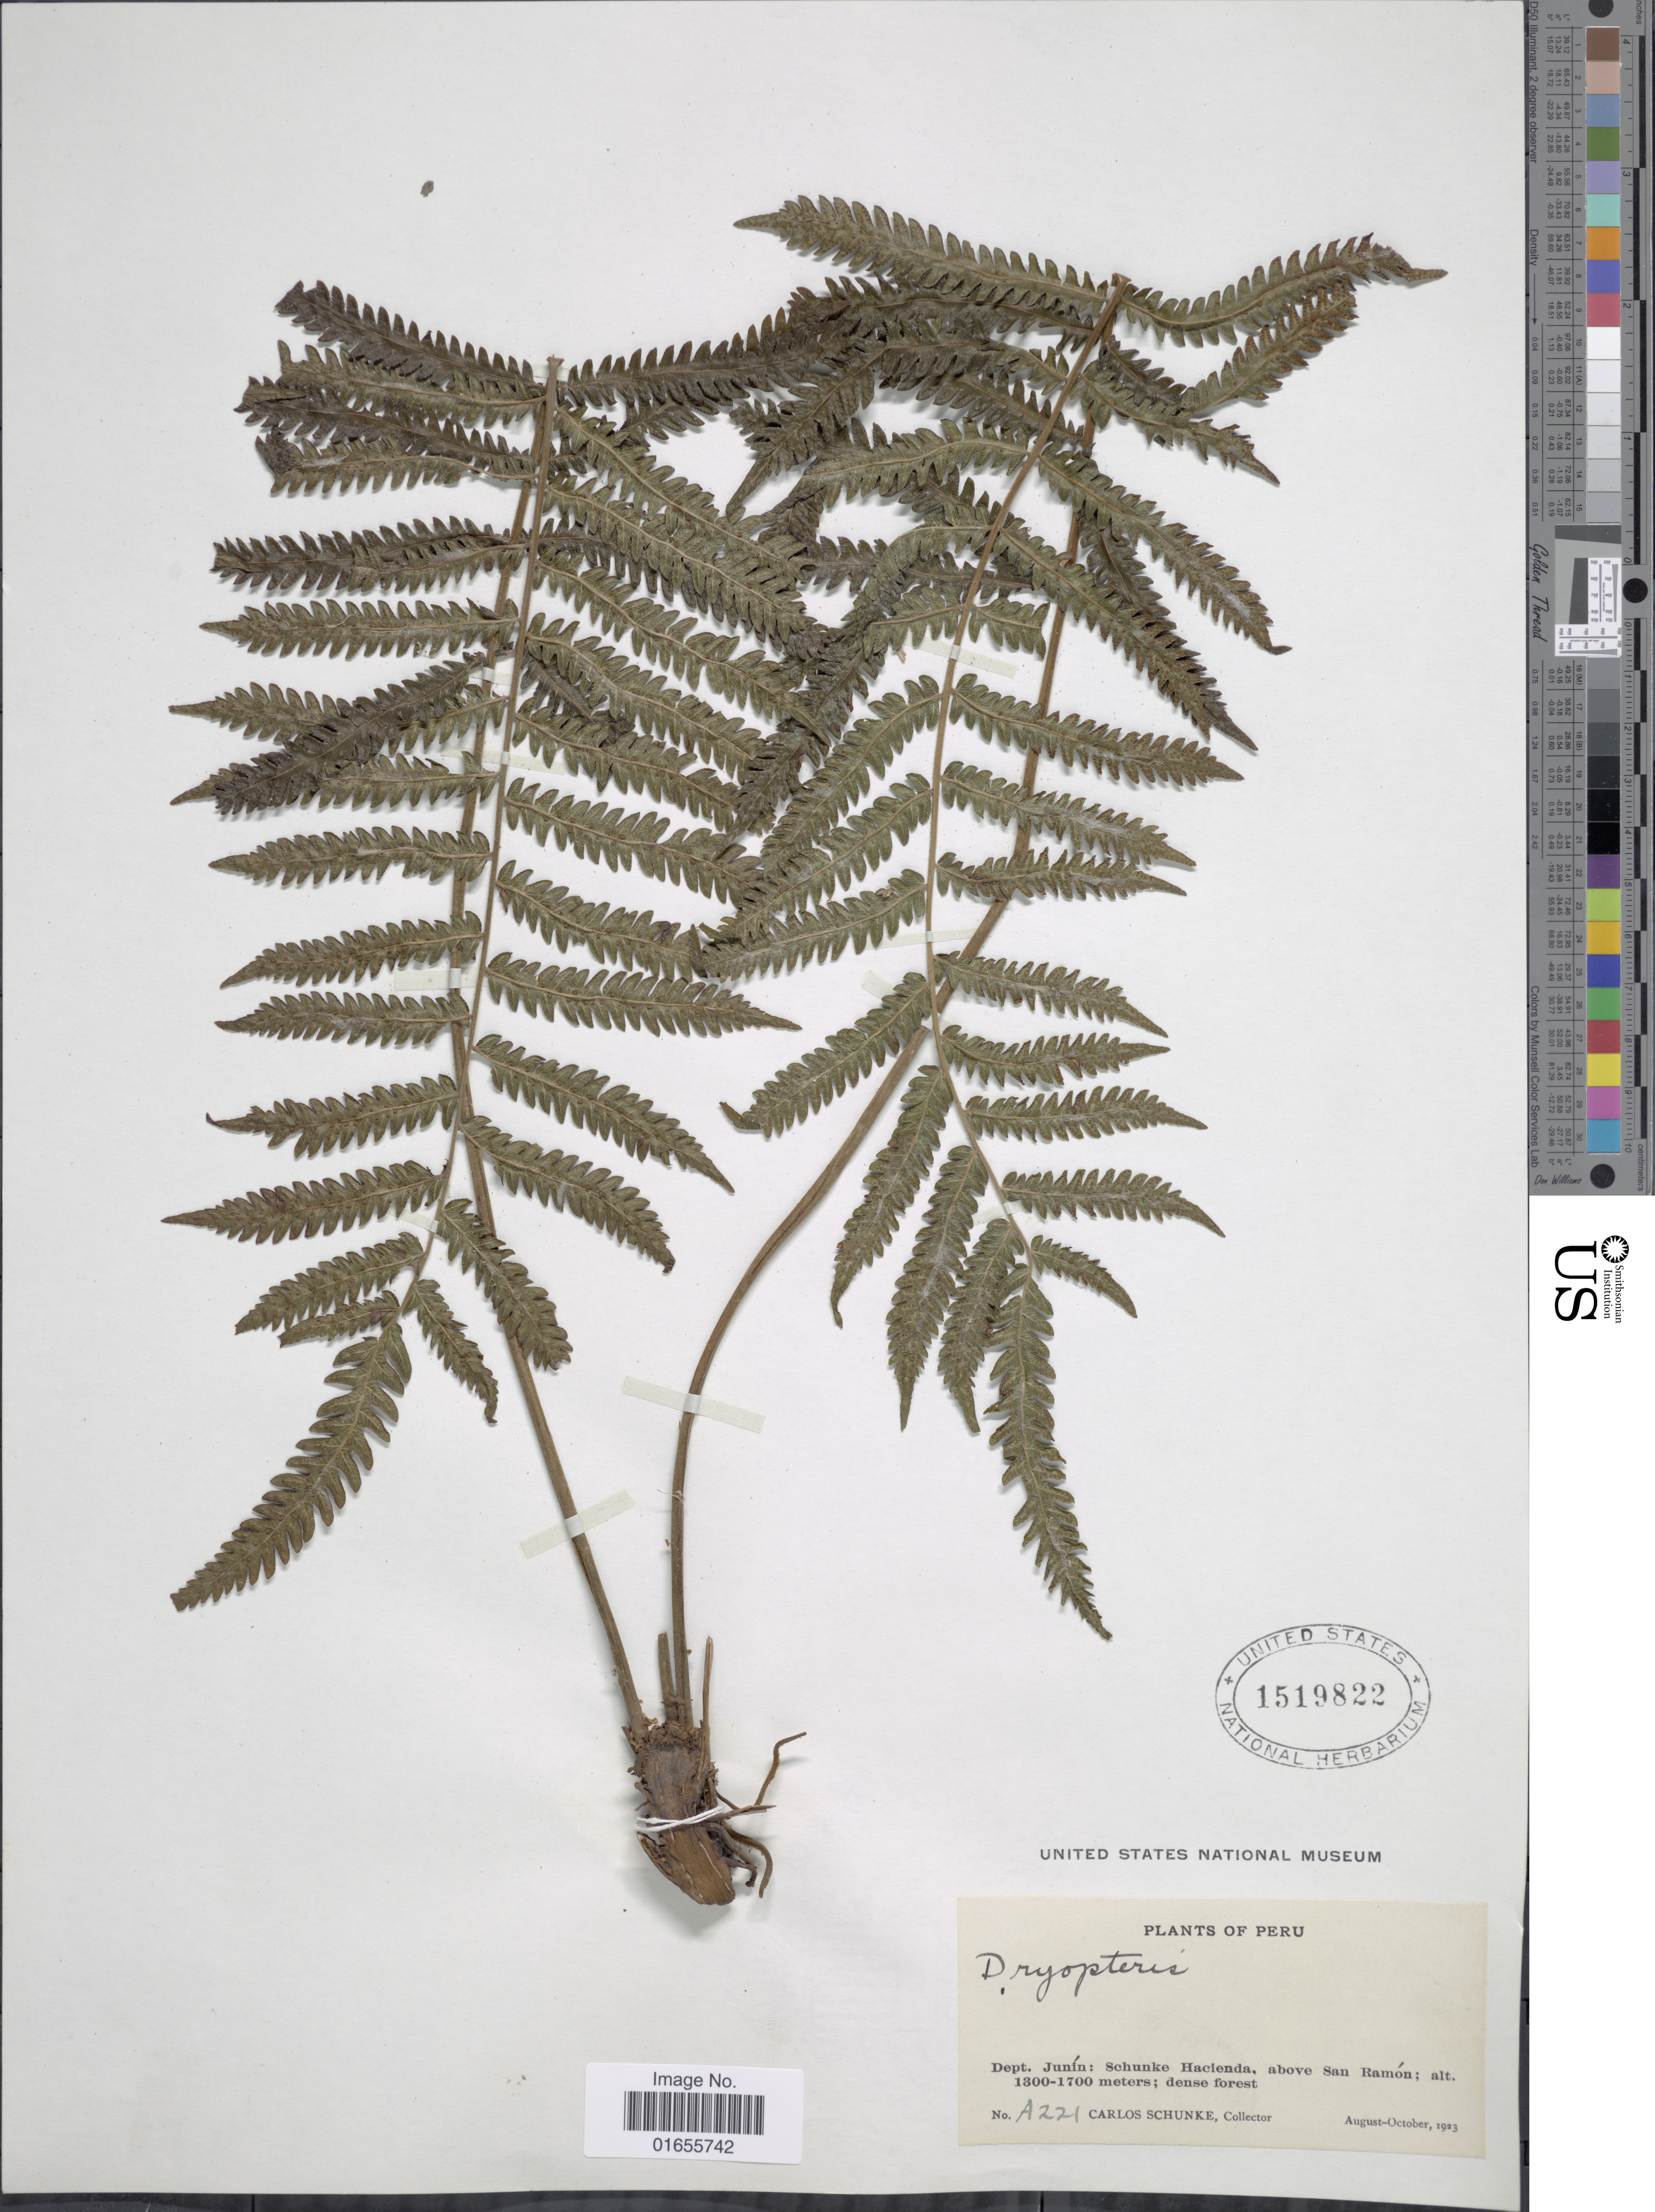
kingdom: Plantae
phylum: Tracheophyta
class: Polypodiopsida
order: Polypodiales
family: Thelypteridaceae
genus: Goniopteris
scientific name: Goniopteris sp.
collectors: C. Schunke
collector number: A221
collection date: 1923-08/1923-10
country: Peru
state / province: Junín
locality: Schunke Hacienda, above San Ramon: dense forest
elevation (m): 1300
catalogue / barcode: US 1519822